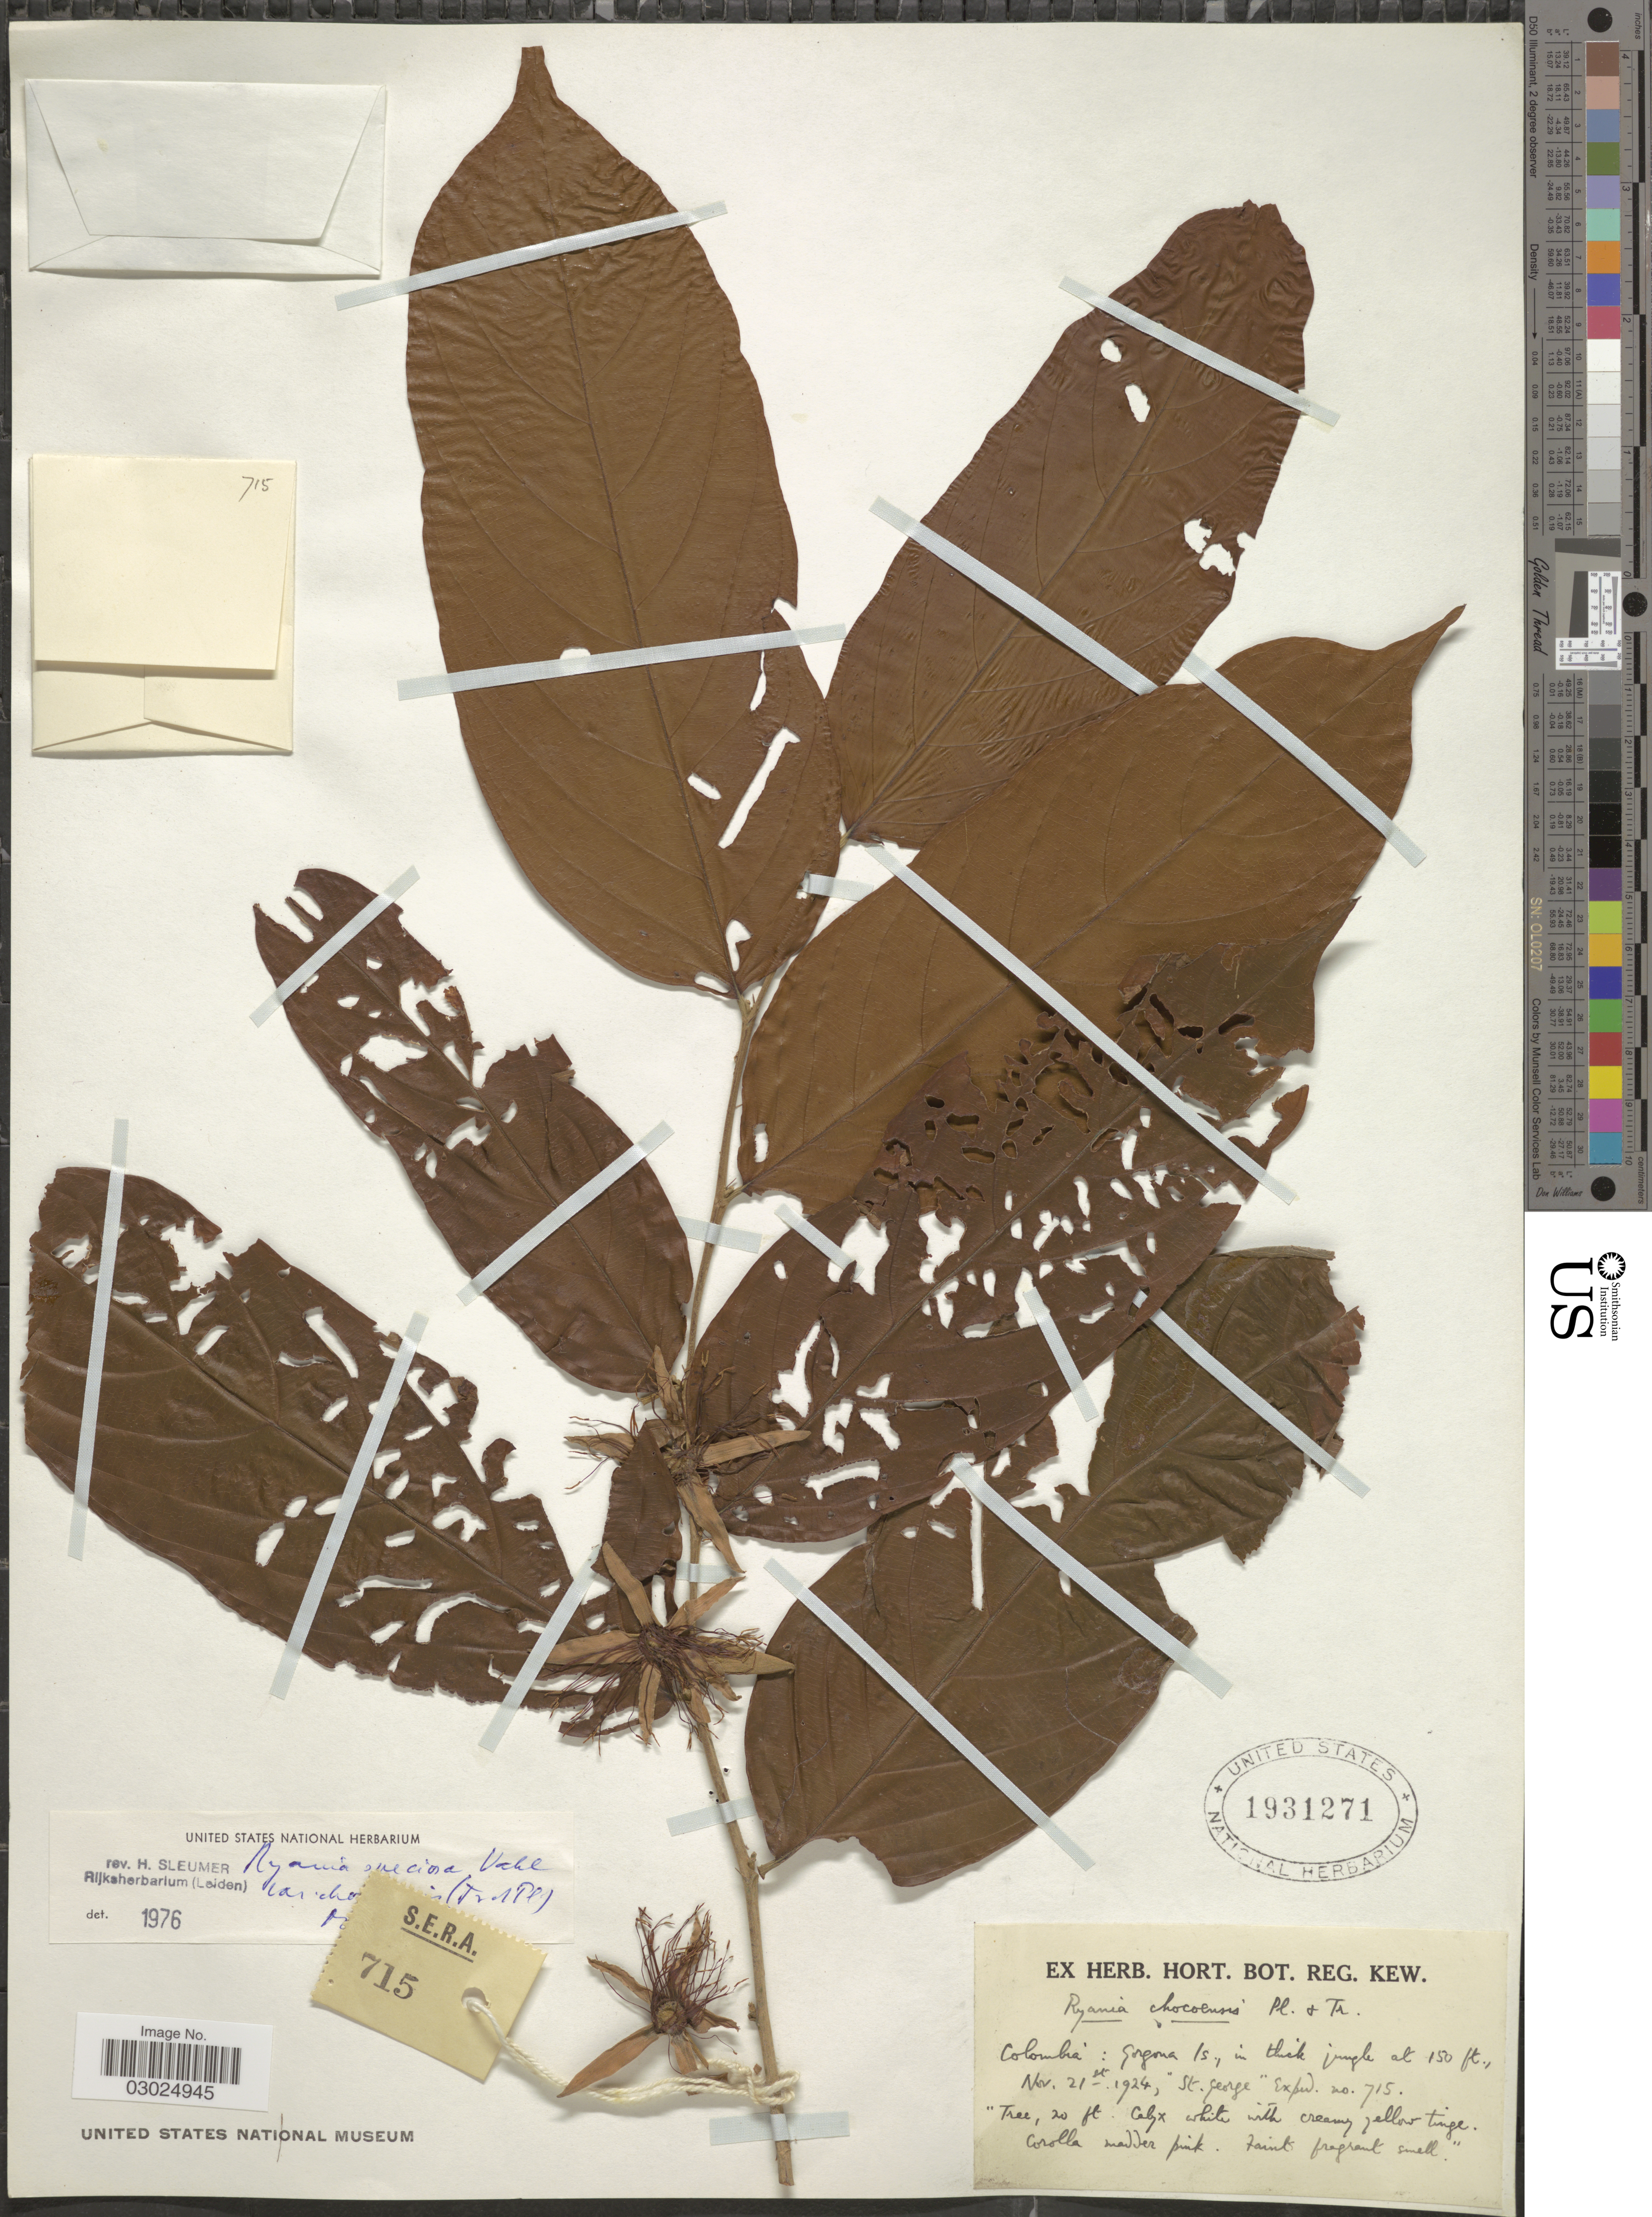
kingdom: Plantae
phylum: Tracheophyta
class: Magnoliopsida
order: Malpighiales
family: Salicaceae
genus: Ryania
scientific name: Ryania speciosa var. chocoensis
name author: (Triana & Planch.) Monach.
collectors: St. George Exped.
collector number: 715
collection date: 1924-11-21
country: Colombia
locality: Gorgona Is.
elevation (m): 46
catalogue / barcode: US 1931271